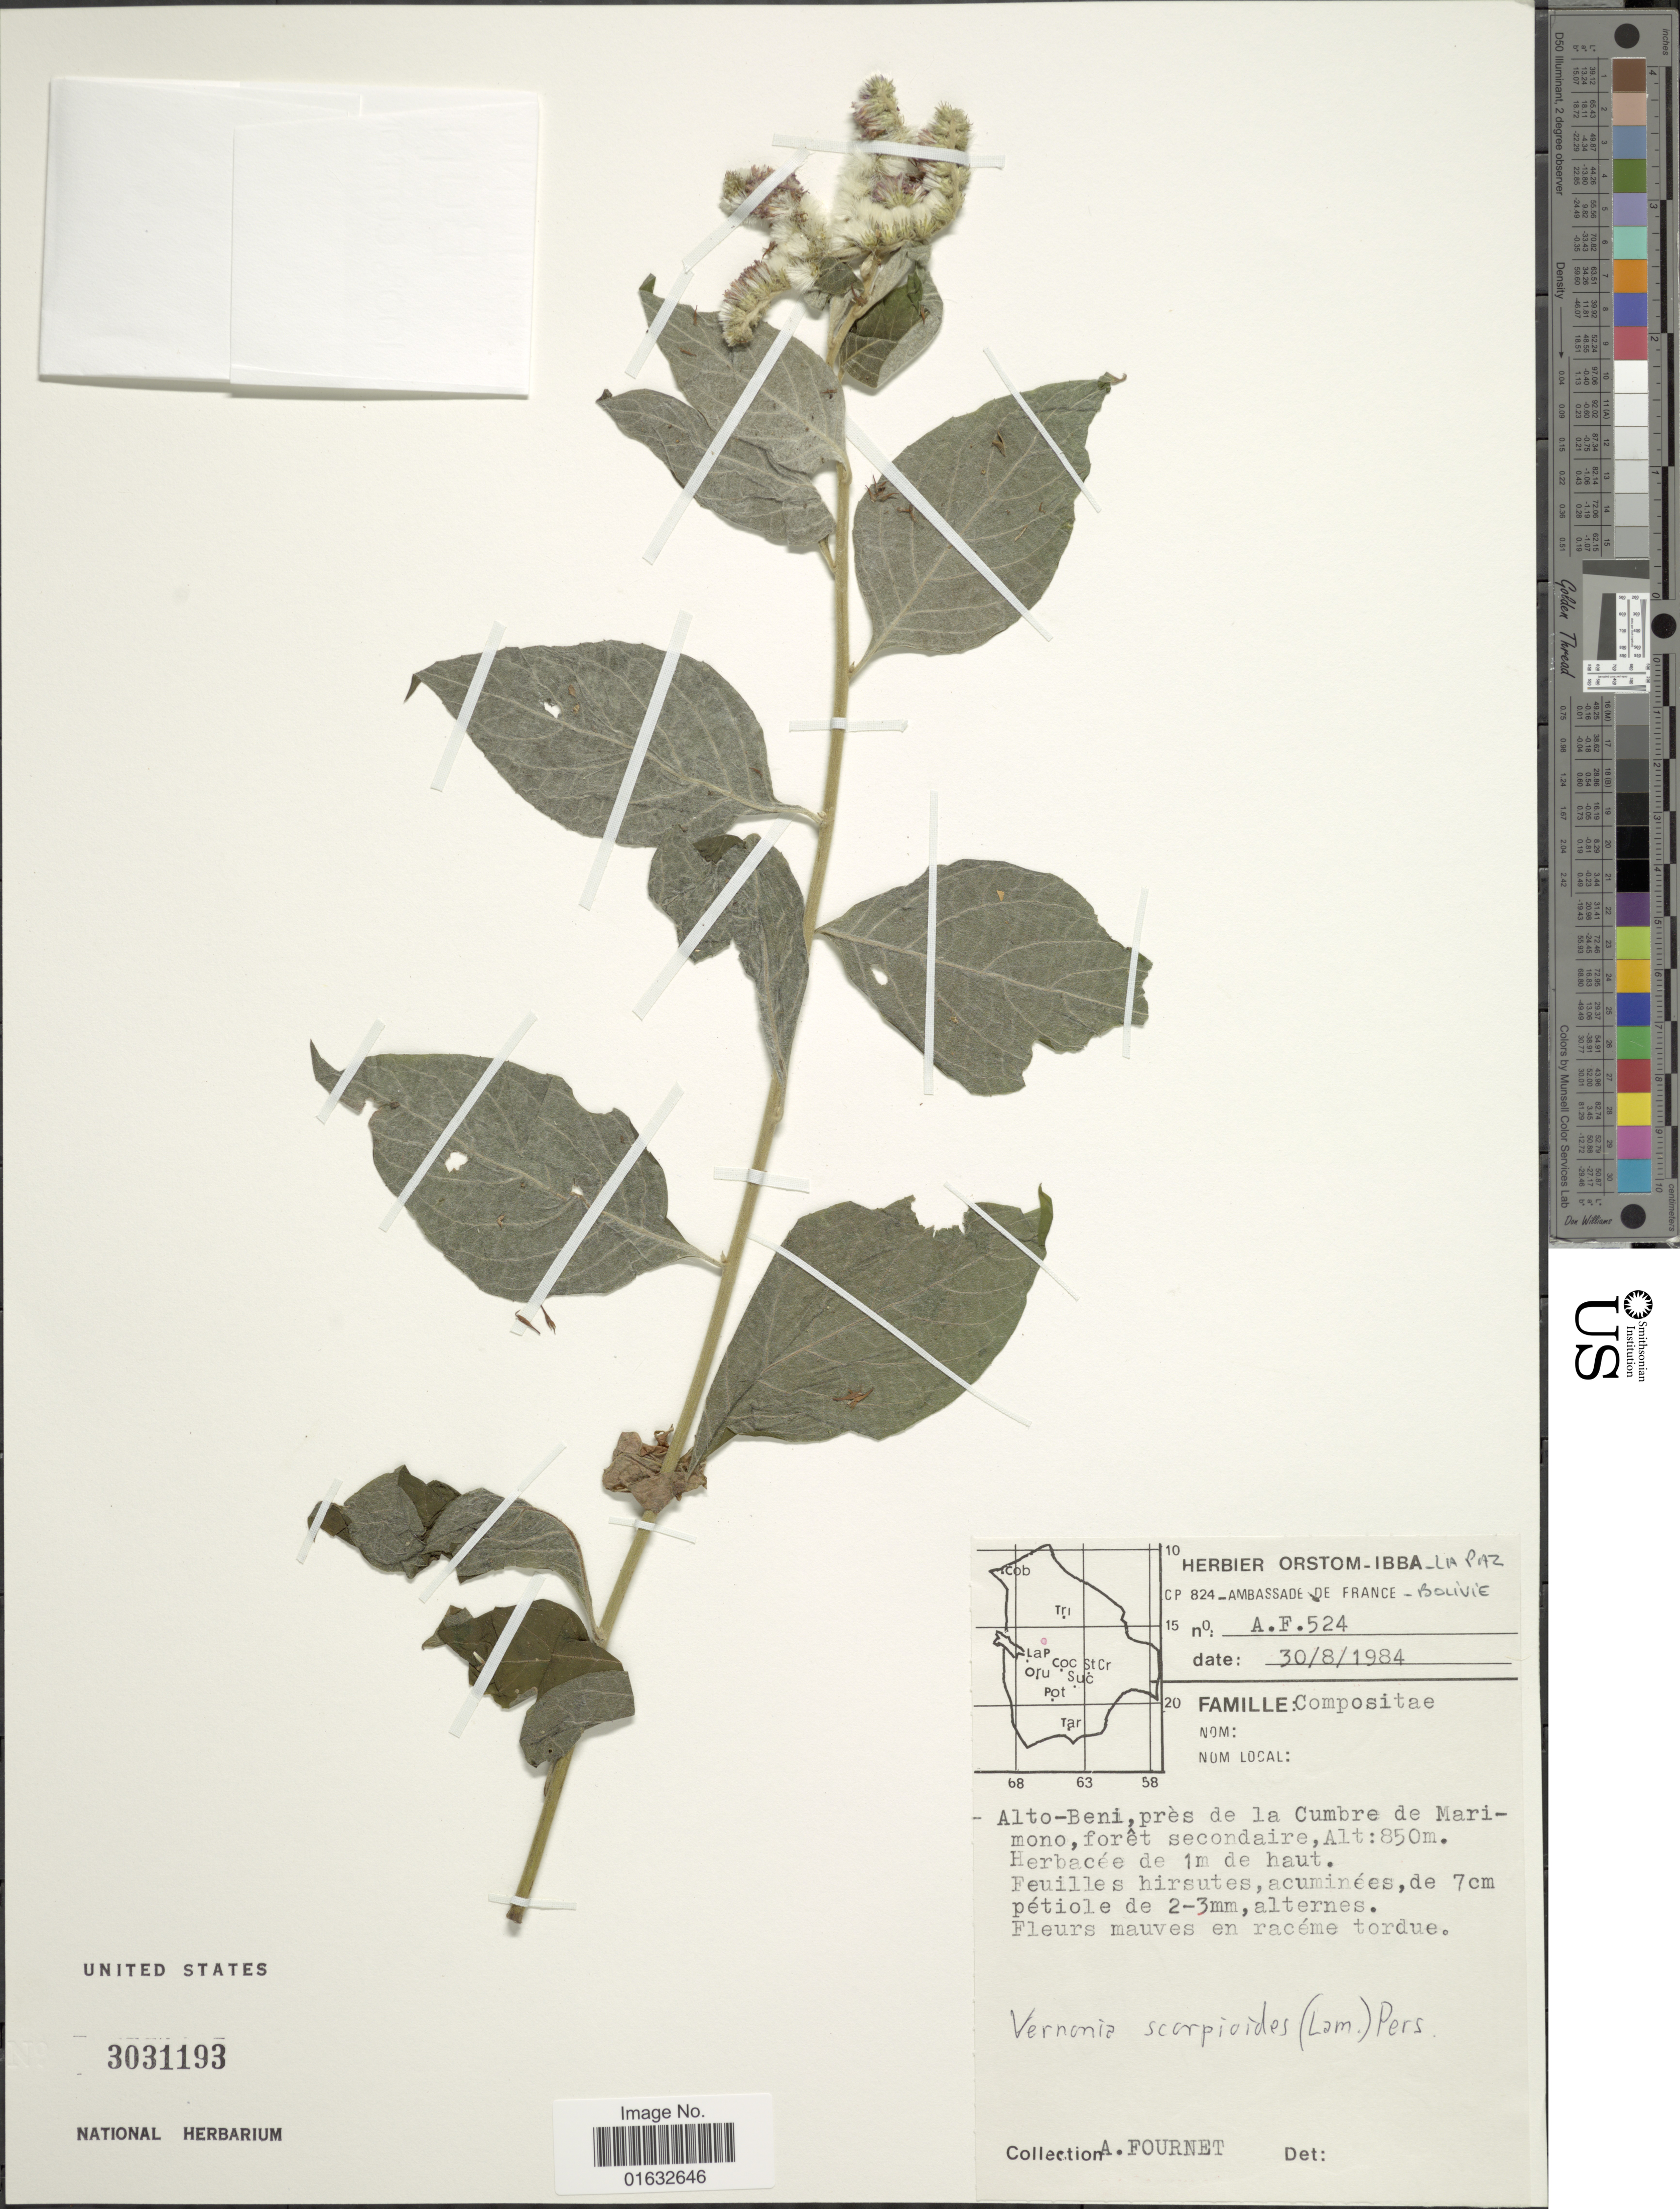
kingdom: Plantae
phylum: Tracheophyta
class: Magnoliopsida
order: Asterales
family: Asteraceae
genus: Cyrtocymura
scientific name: Cyrtocymura scorpioides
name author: (Lam.) H. Rob.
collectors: A. Fournet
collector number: A.F. 524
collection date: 1984-08-30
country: Bolivia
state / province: La Paz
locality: Alto-Beni, pres de la Cumbre de Marimono, foret secondaire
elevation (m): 850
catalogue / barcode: US 3031193